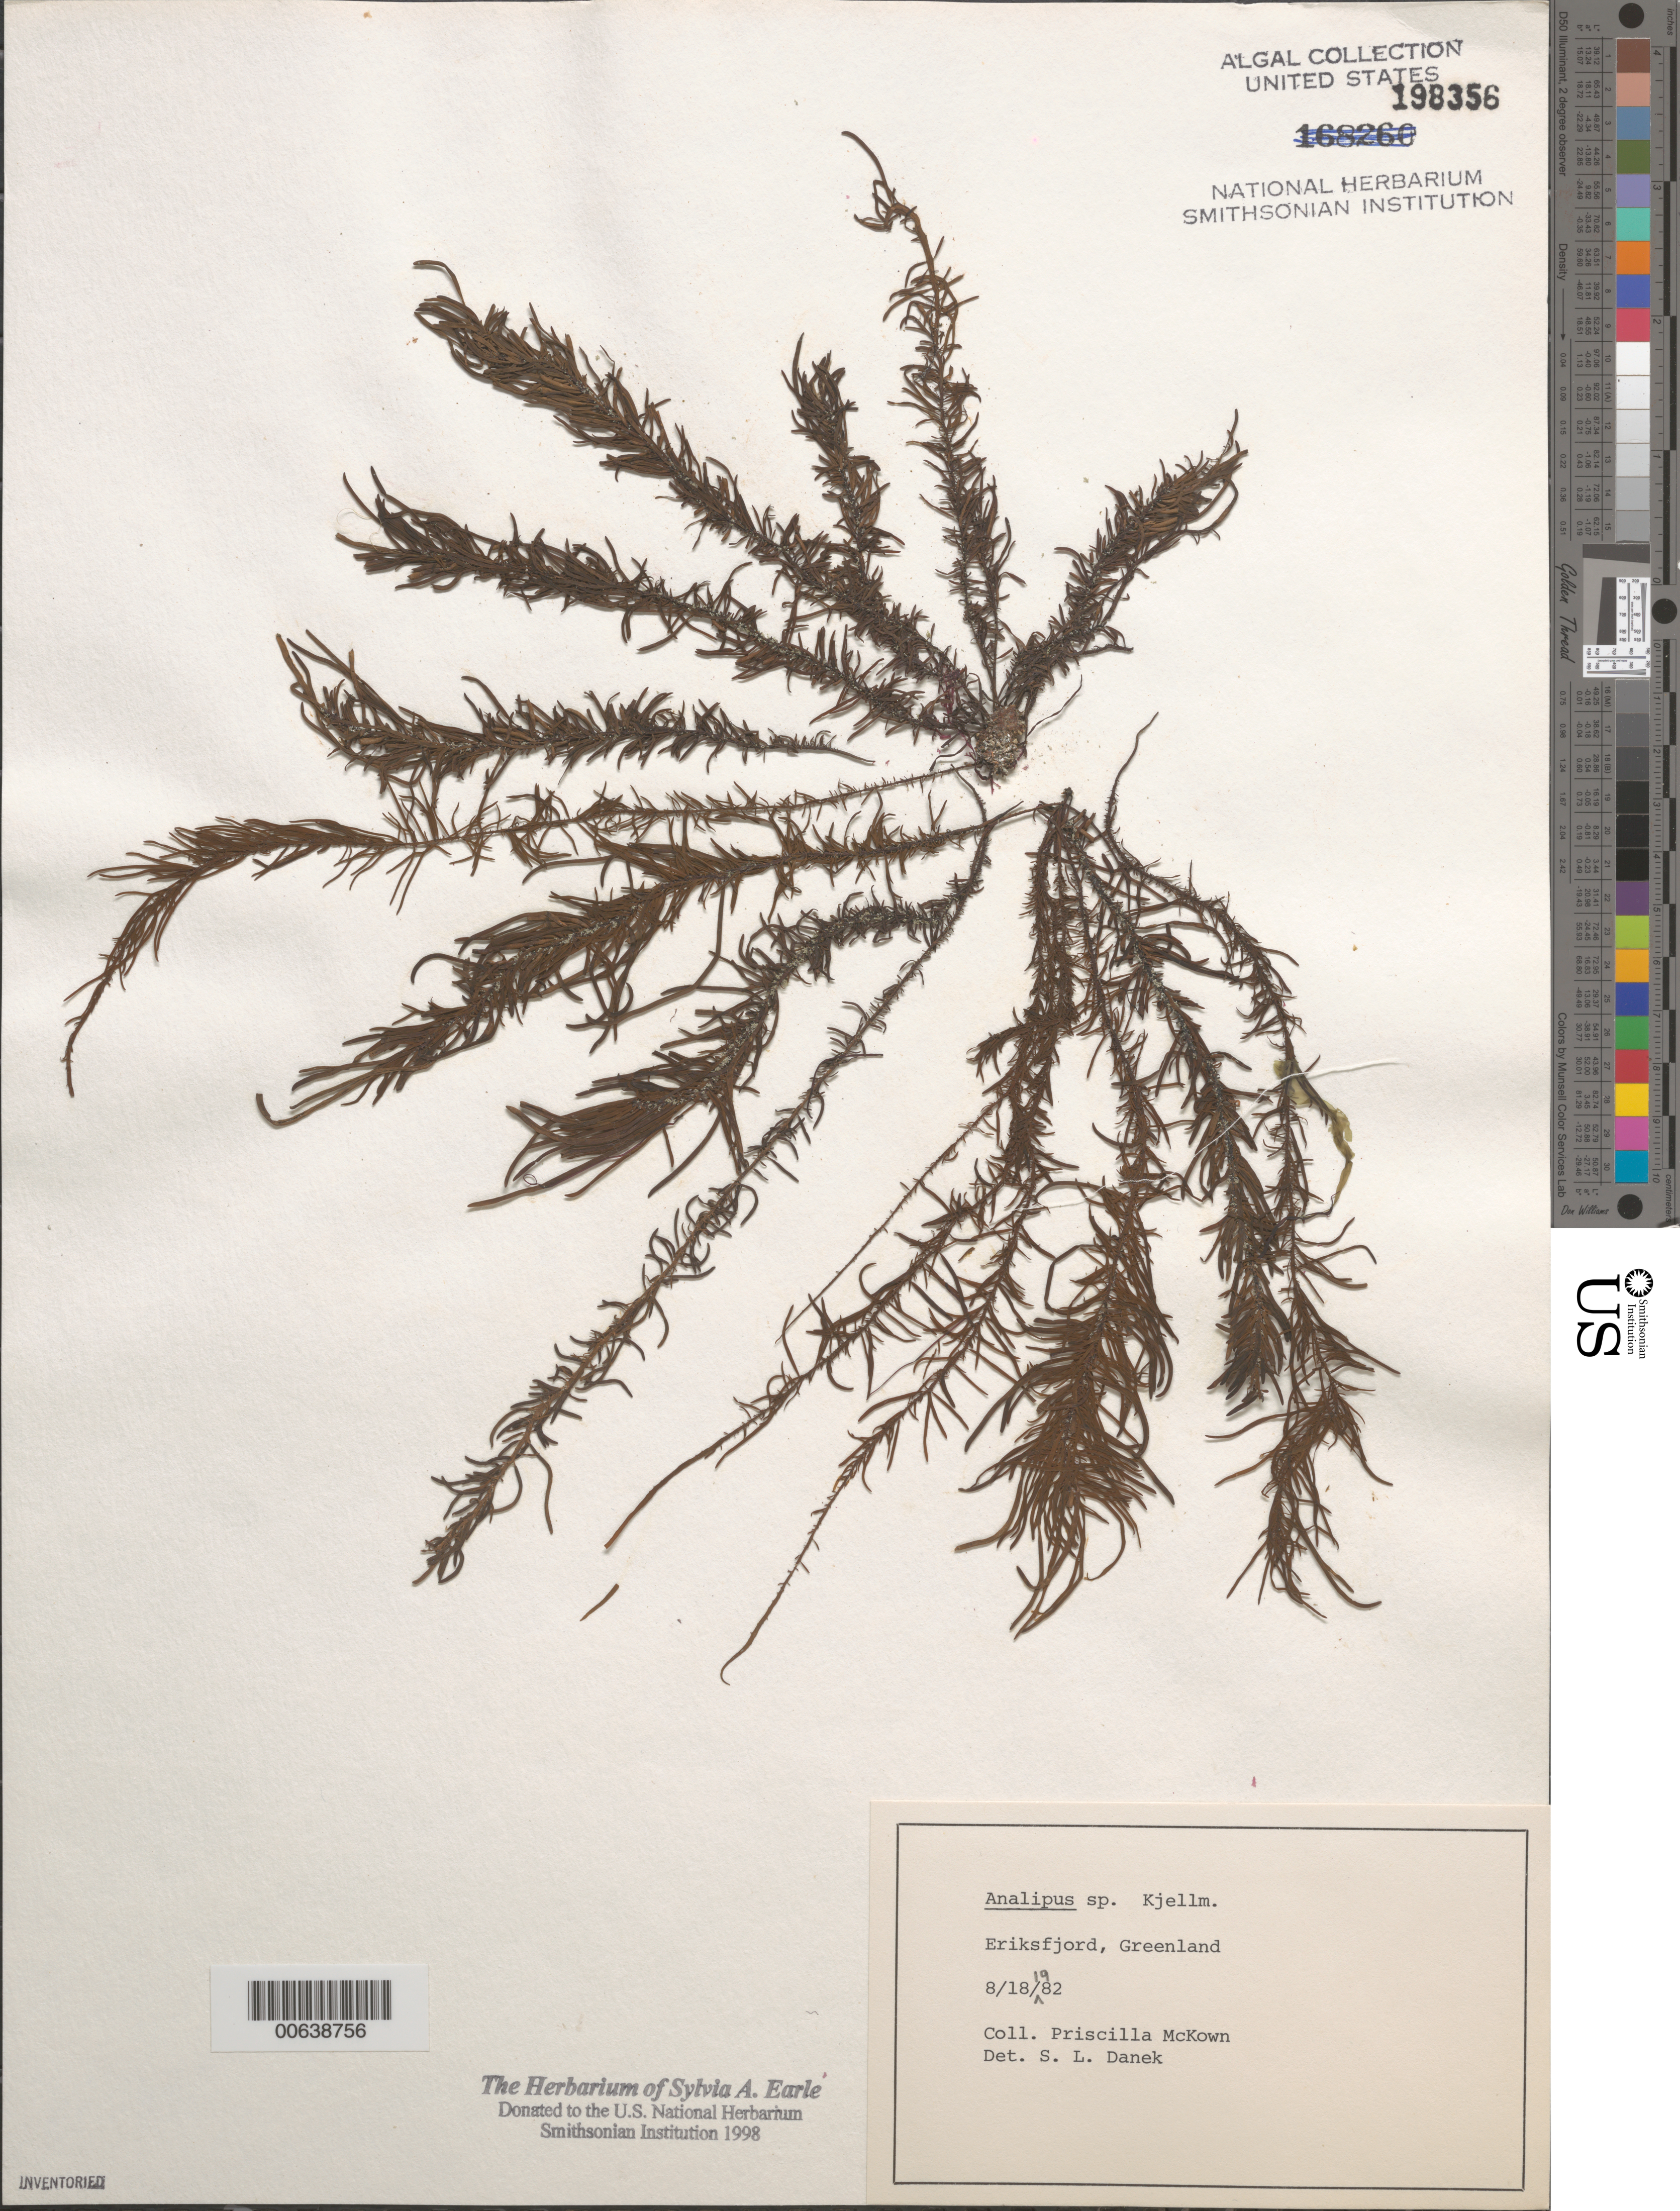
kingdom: Chromista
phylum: Ochrophyta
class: Phaeophyceae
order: Ectocarpales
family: Chordariaceae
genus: Analipus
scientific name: Analipus sp.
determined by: Danek, S. L.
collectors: P. McKown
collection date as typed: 18 Aug 1982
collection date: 1982-08-18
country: Greenland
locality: Eriksfjord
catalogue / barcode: US 198356